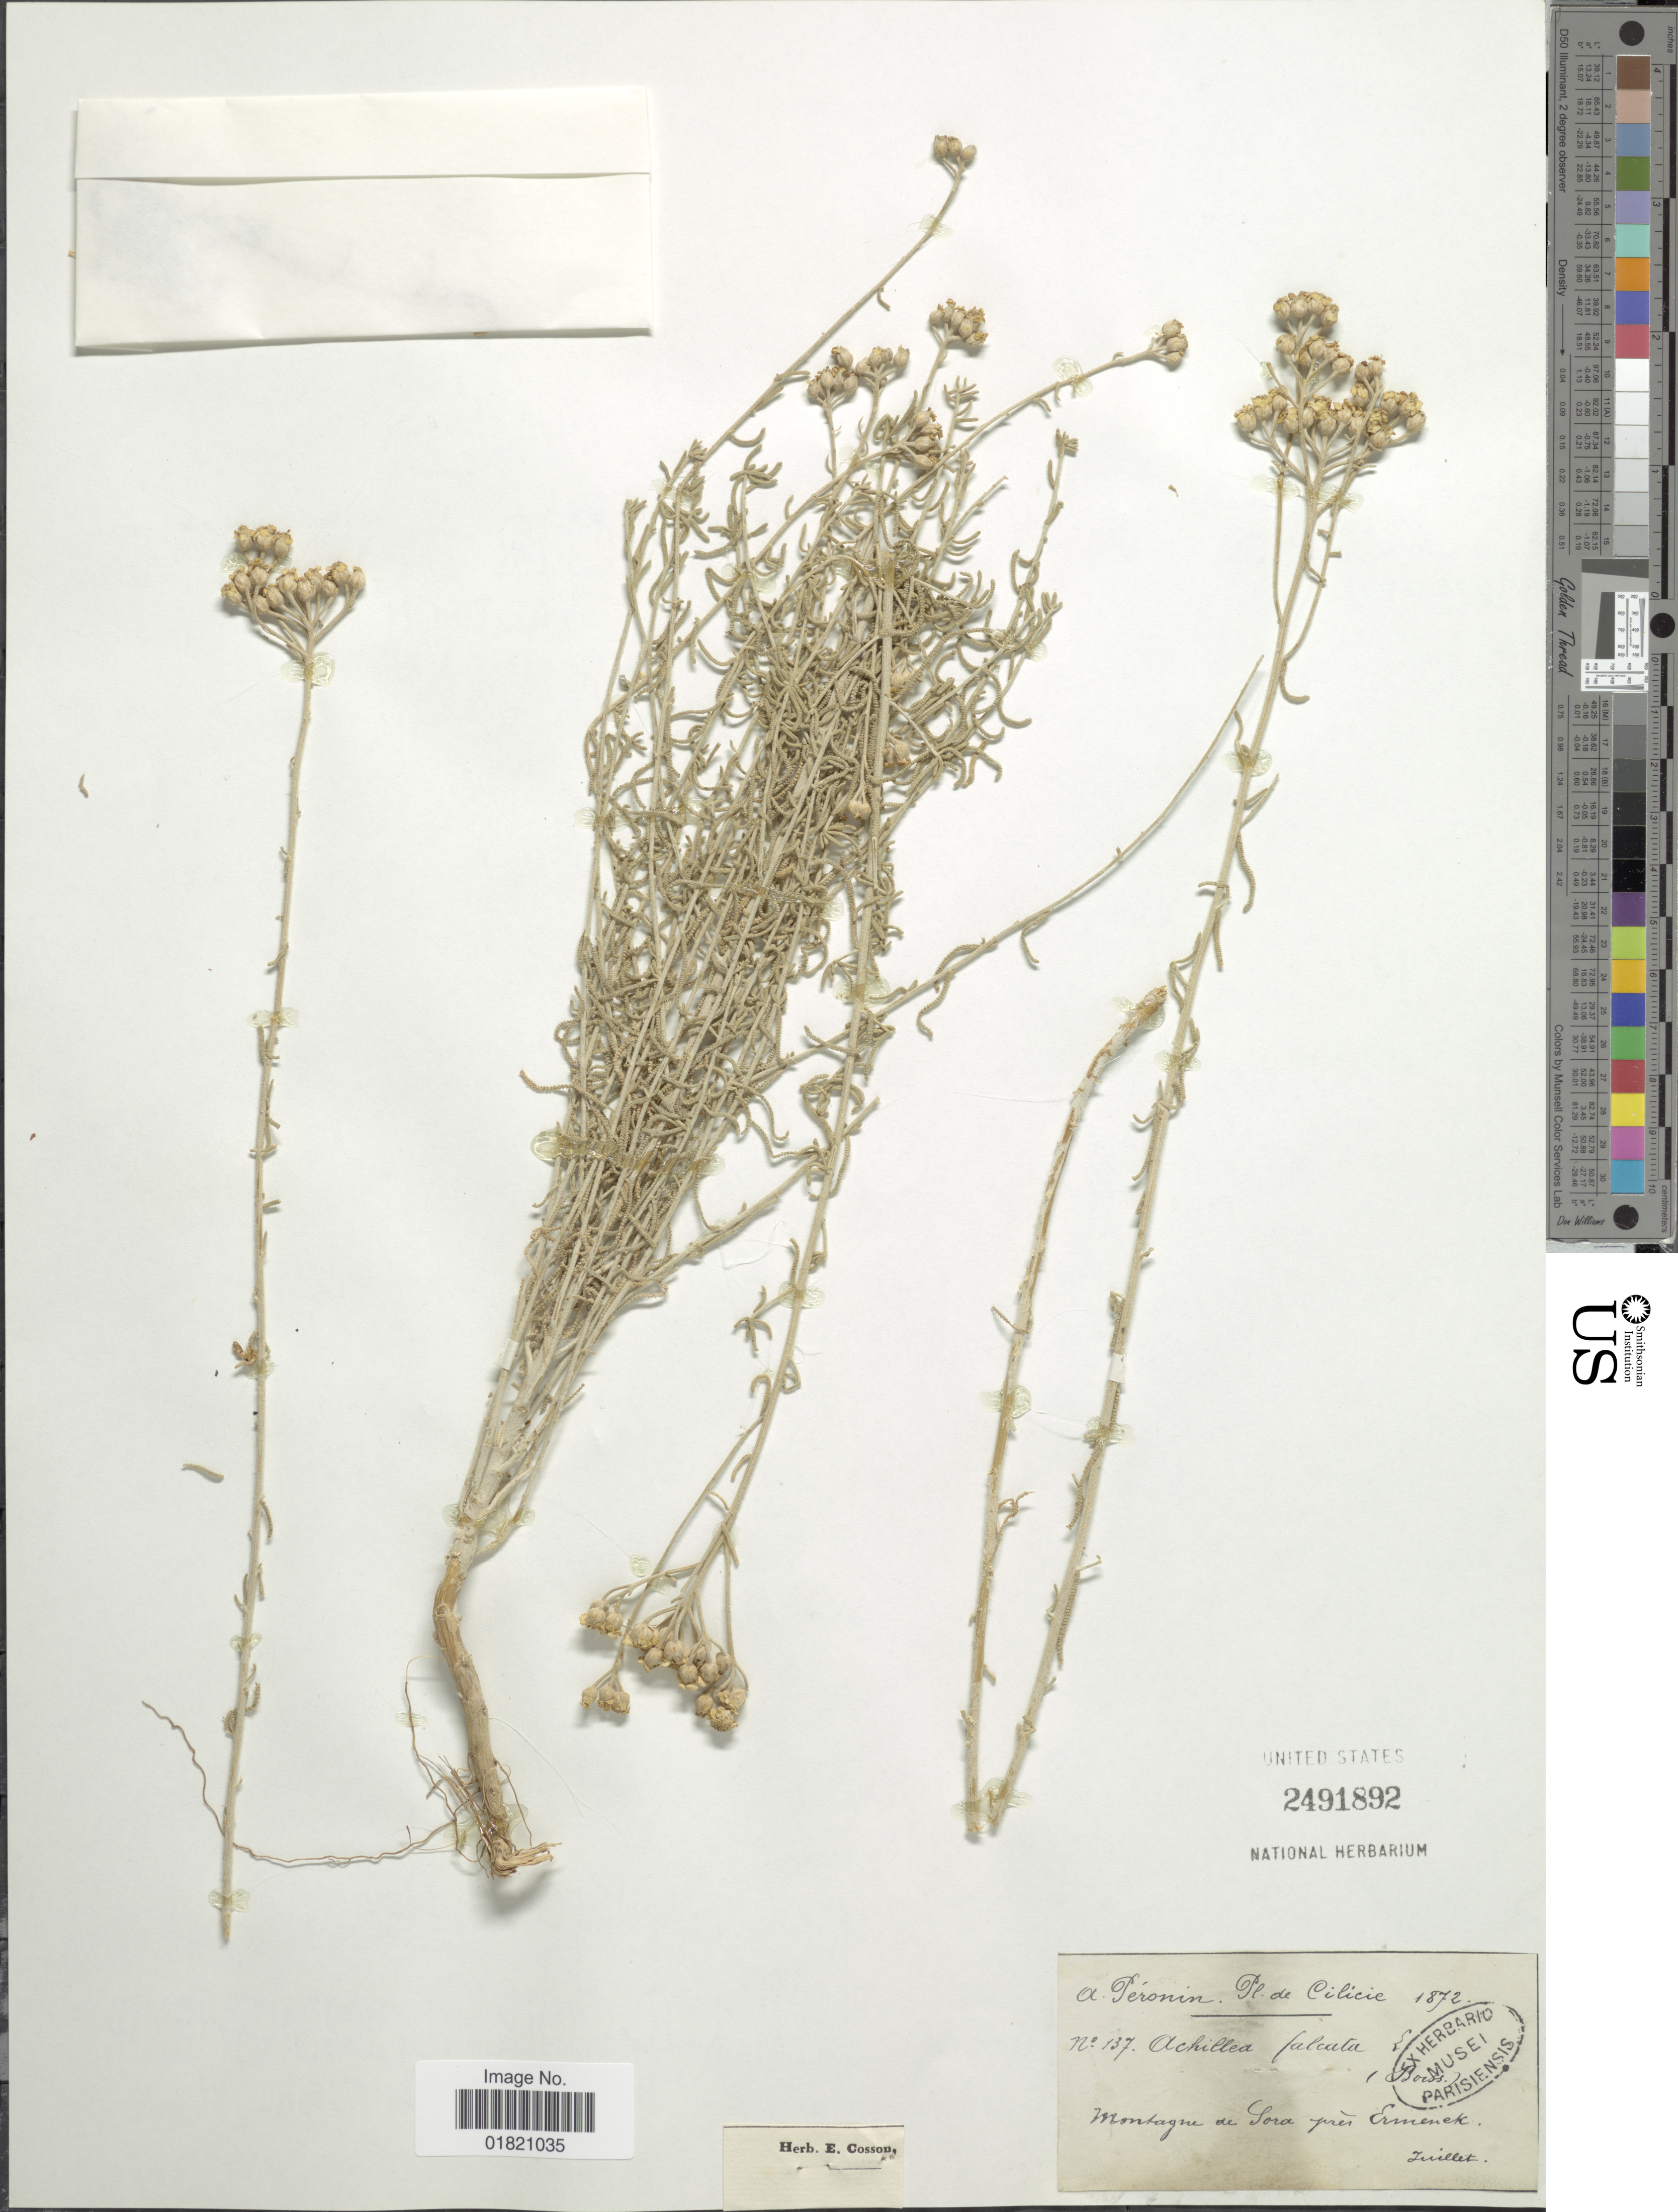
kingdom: Plantae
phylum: Tracheophyta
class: Magnoliopsida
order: Asterales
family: Asteraceae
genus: Achillea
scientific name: Achillea falcata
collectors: Peronin, --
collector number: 137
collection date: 1872-07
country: Turkey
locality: Cilicie. montagne de Sora prés Ermenek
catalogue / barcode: US 2491892